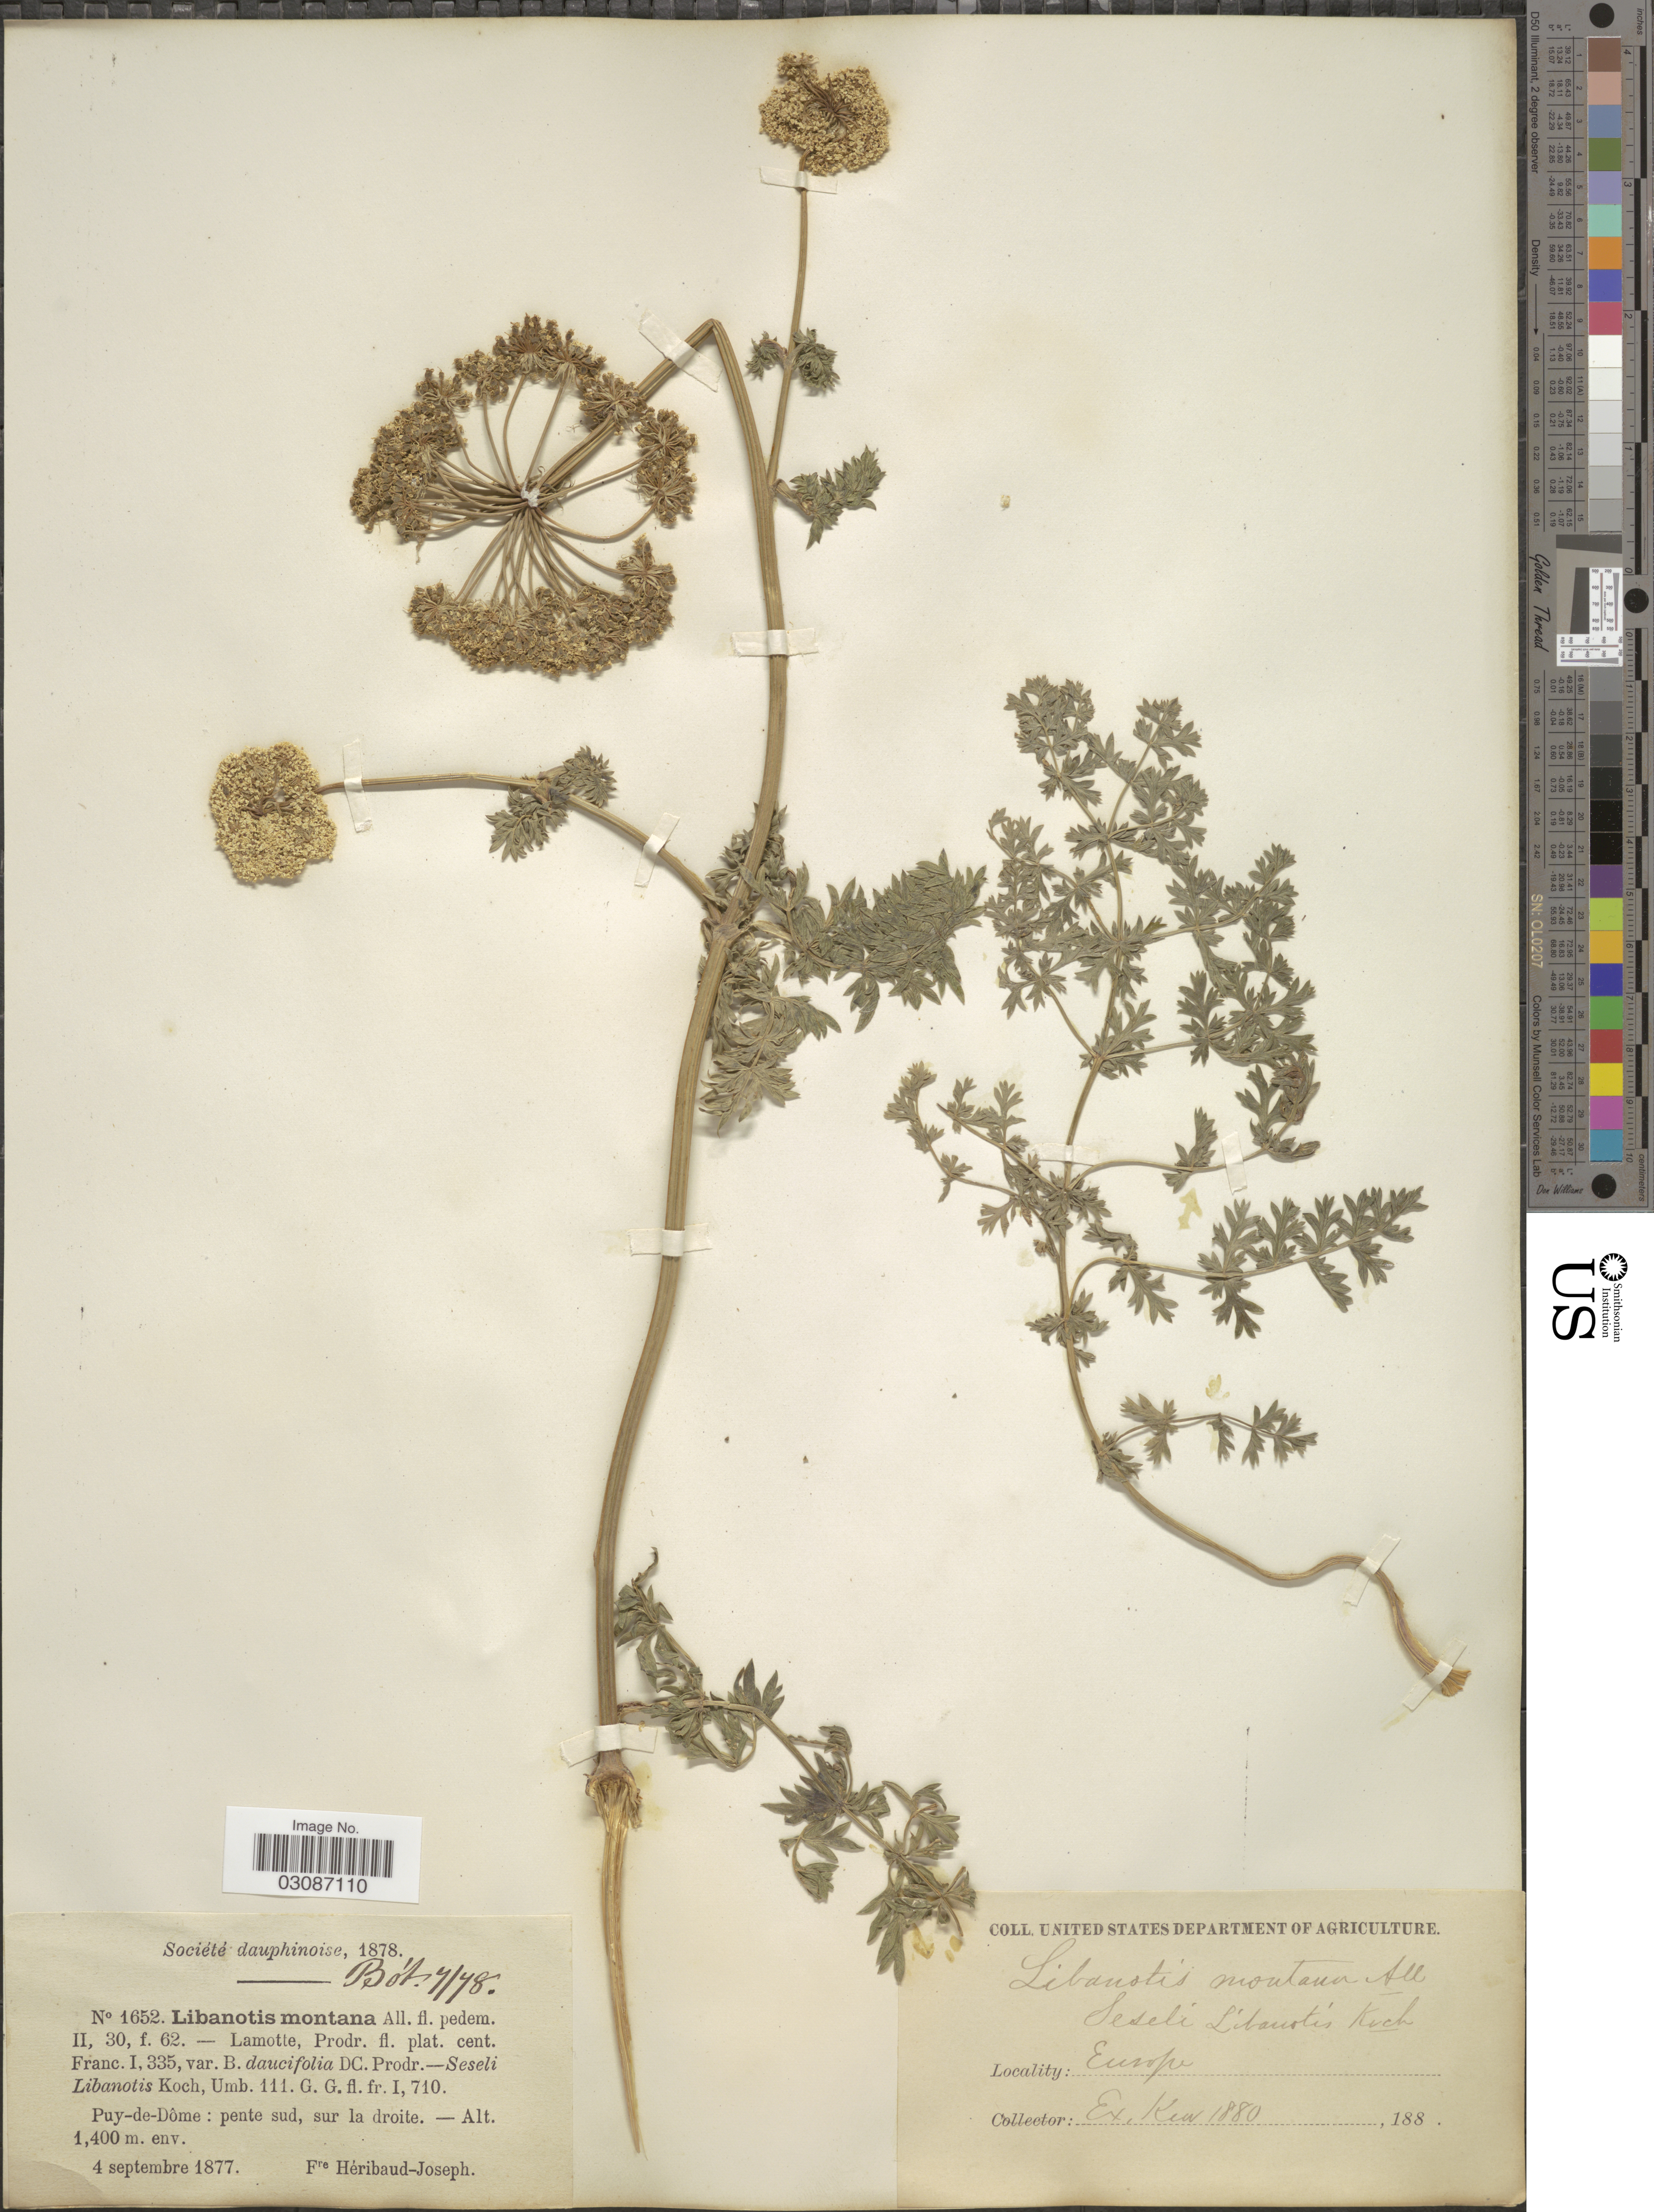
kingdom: Plantae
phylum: Tracheophyta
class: Magnoliopsida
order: Apiales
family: Apiaceae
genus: Seseli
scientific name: Seseli libanotis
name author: Koch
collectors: Héribaud-Joseph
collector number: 1652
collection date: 1877-09-04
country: France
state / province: Auvergne-Rhône-Alpes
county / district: Puy-de-Dôme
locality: Puy-de-Dôme: pente sud, sur la droite.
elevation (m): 1400